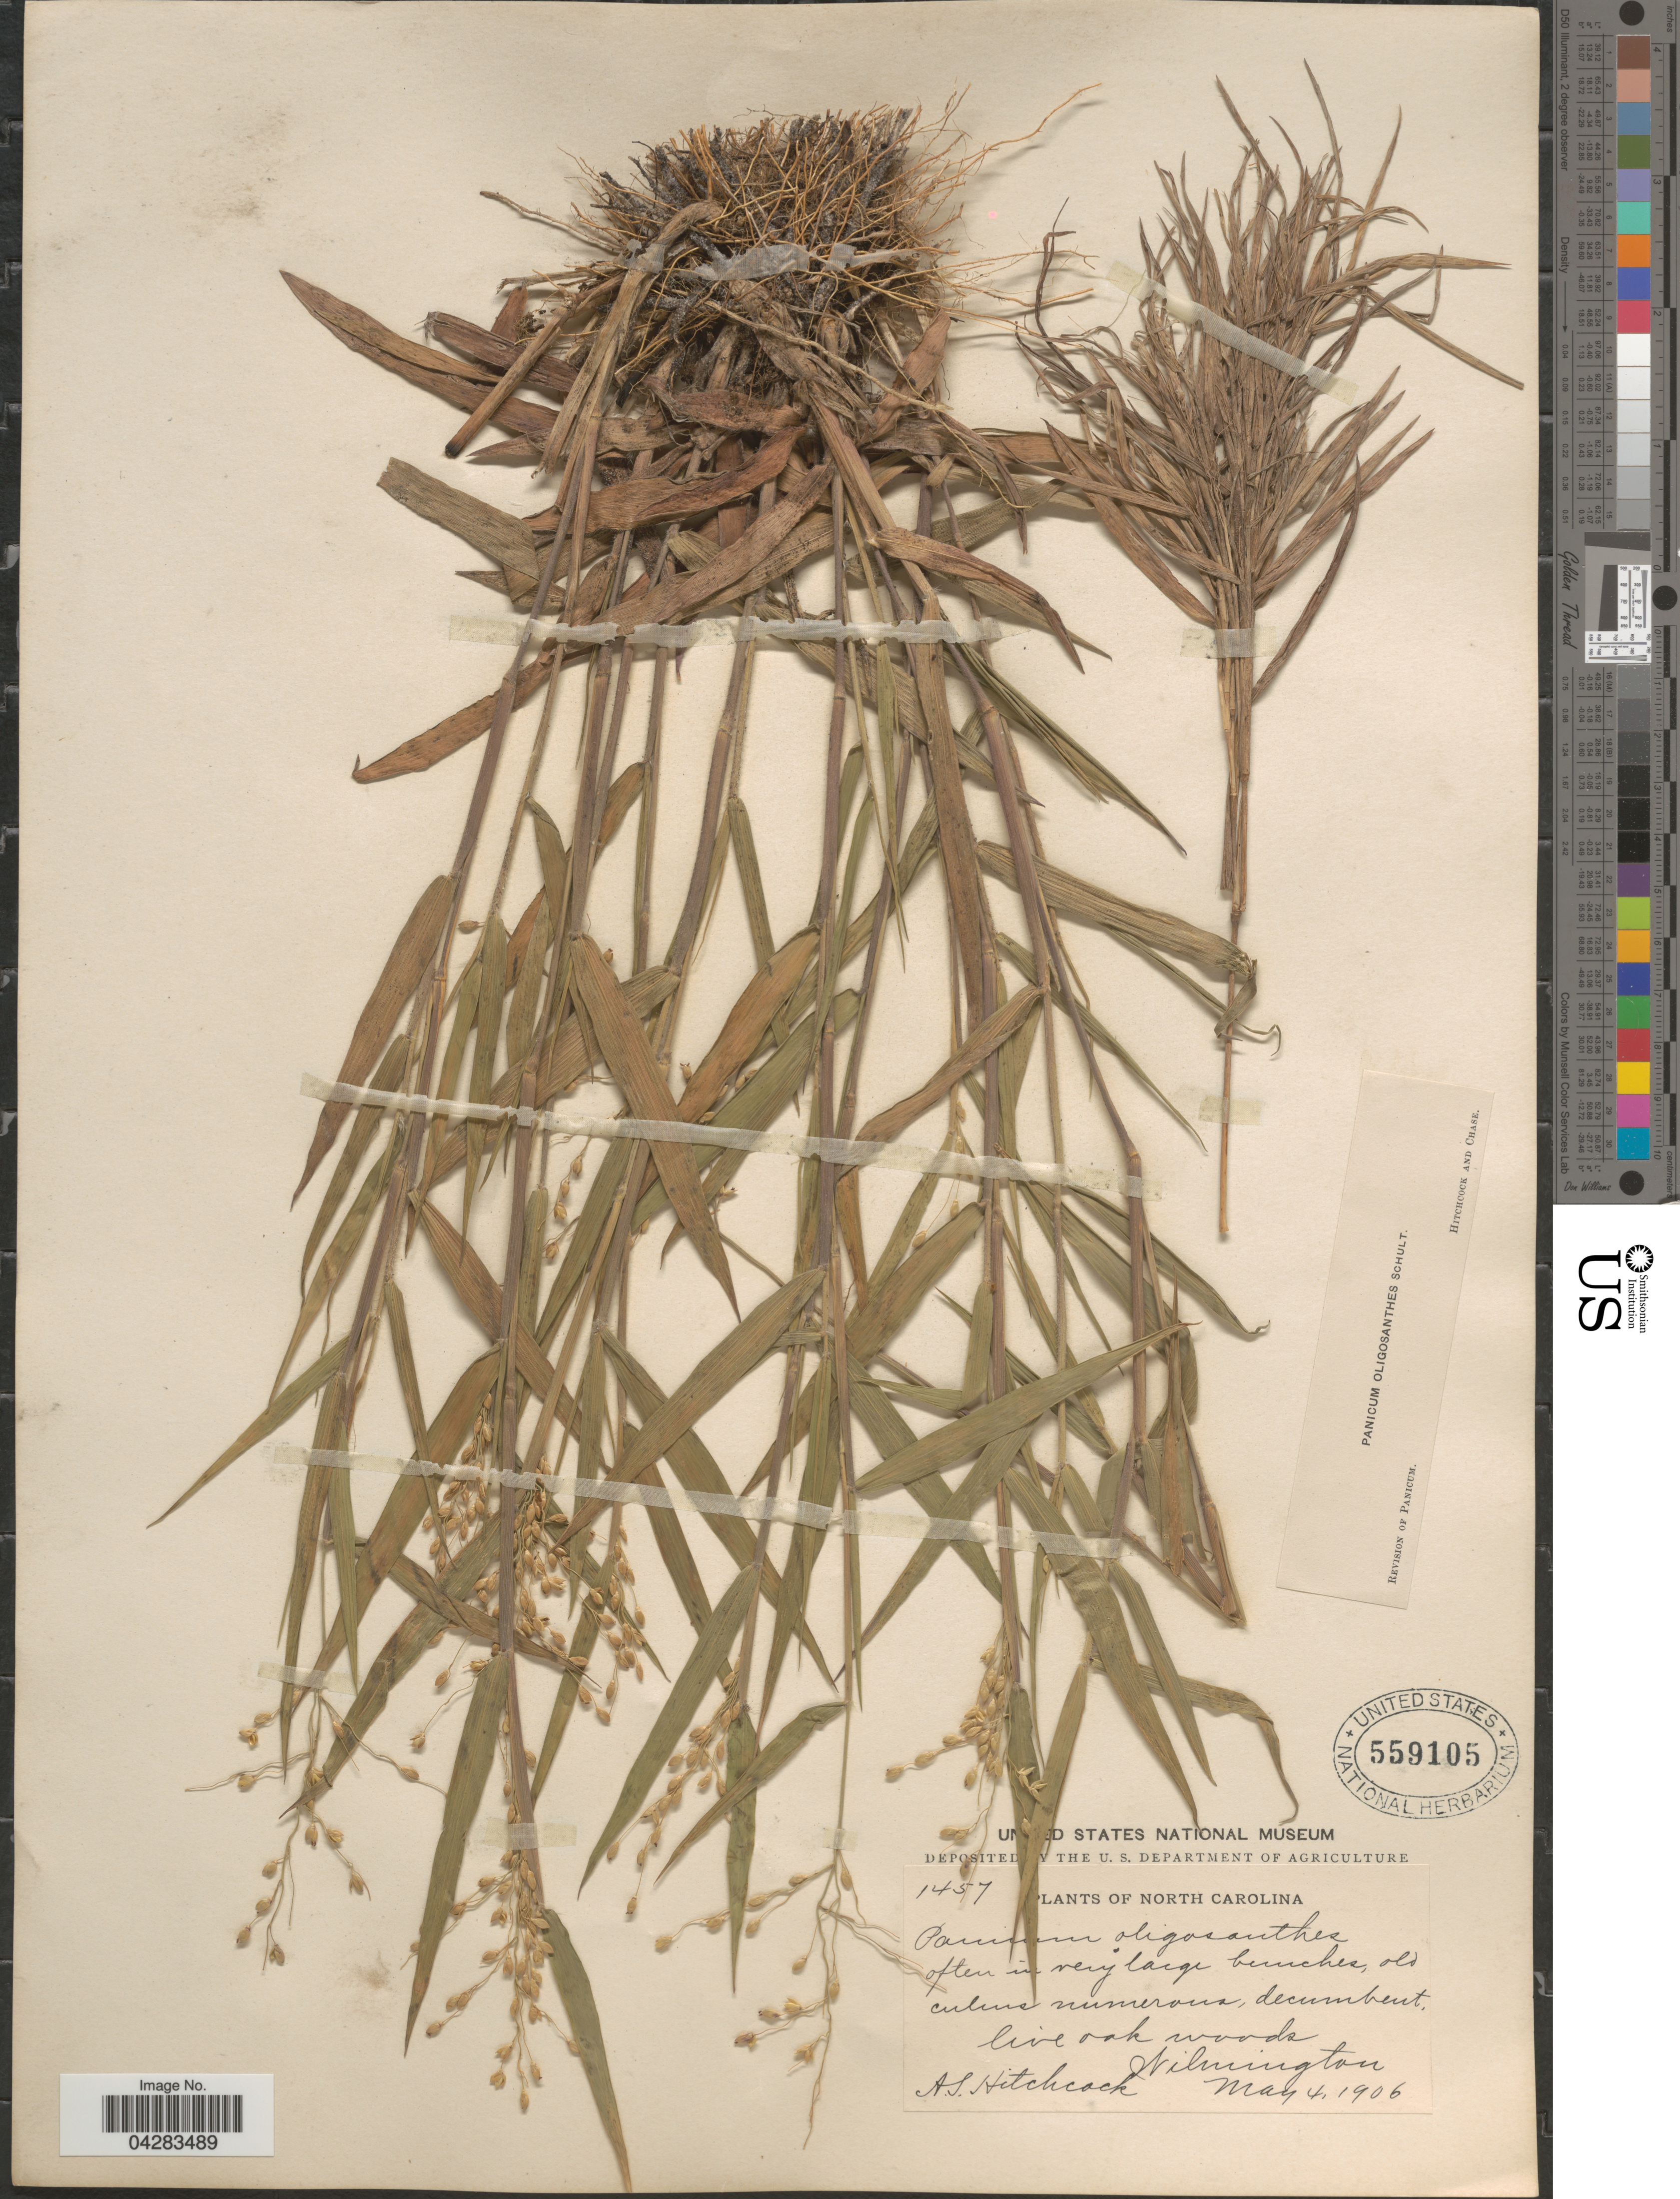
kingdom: Plantae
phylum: Tracheophyta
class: Liliopsida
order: Poales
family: Poaceae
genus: Dichanthelium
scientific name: Dichanthelium oligosanthes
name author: (Schult.) Gould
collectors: A. S. Hitchcock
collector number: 1457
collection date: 1906-05-04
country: United States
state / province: North Carolina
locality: Wilmington.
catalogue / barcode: US 559105